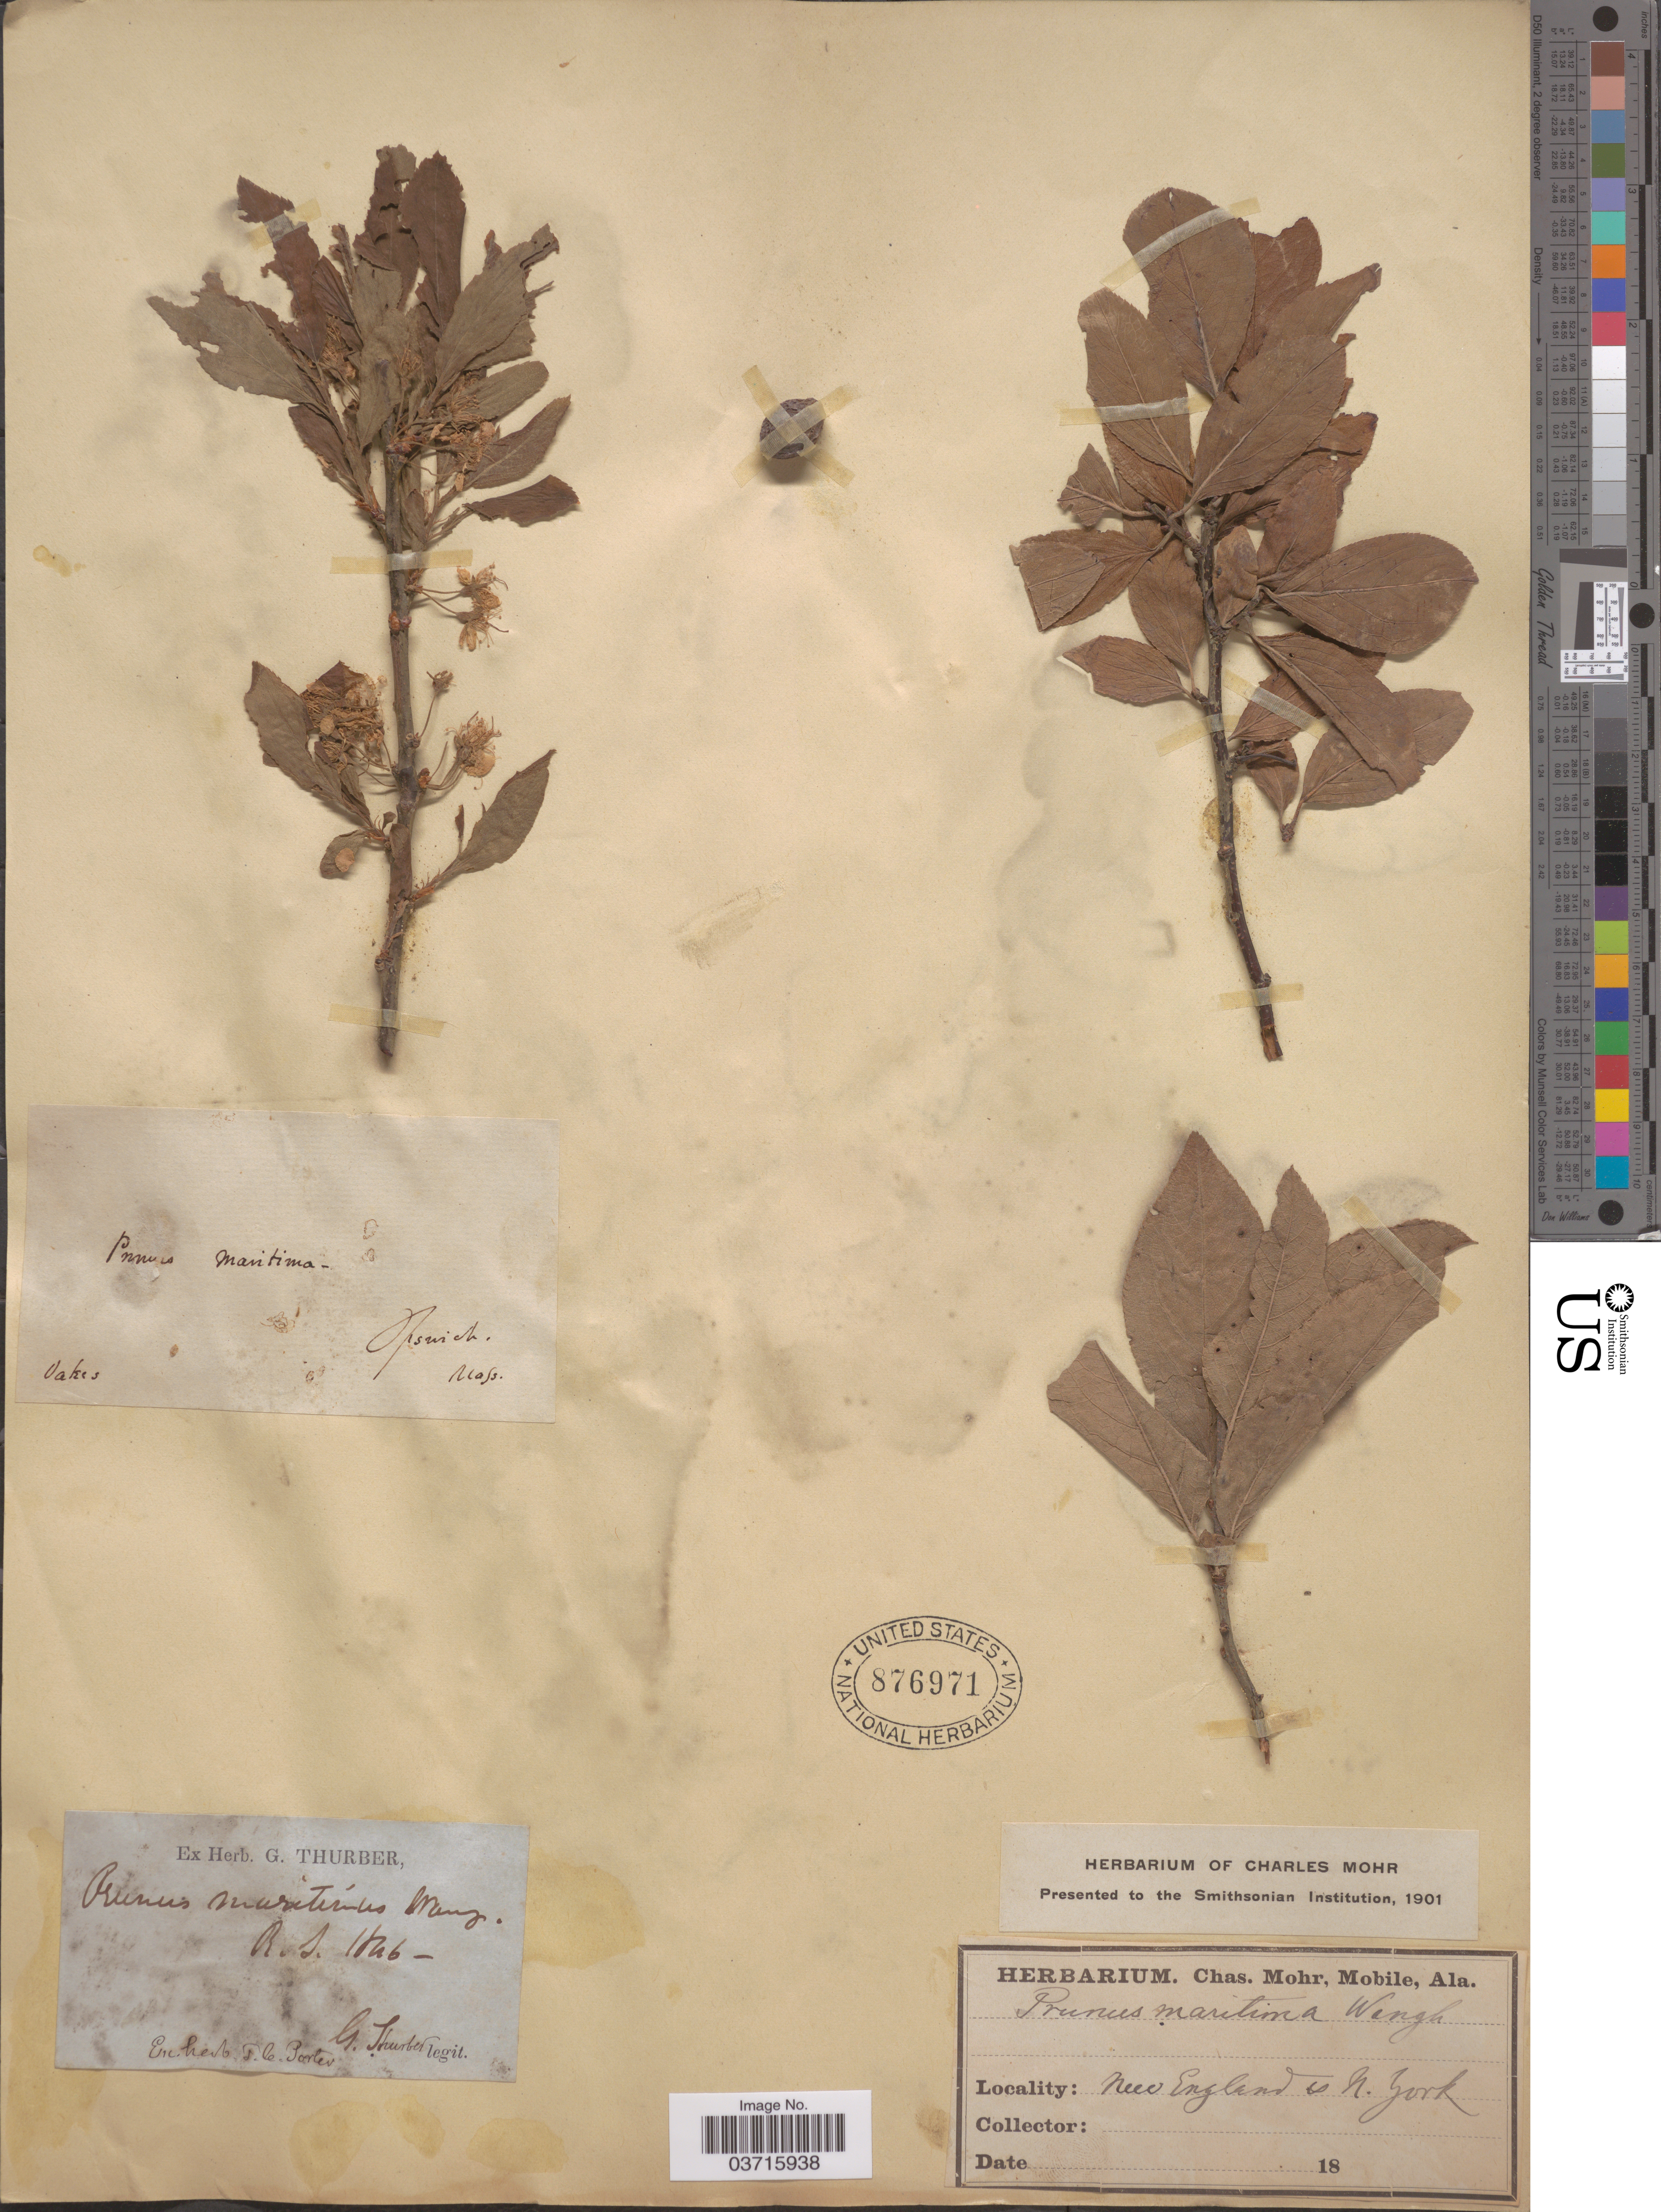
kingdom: Plantae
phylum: Tracheophyta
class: Magnoliopsida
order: Rosales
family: Rosaceae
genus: Prunus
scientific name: Prunus maritima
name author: Marshall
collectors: G. Thurber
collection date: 1846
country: United States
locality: R. I. New England to N. York. [unsure placement]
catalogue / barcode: US 876971